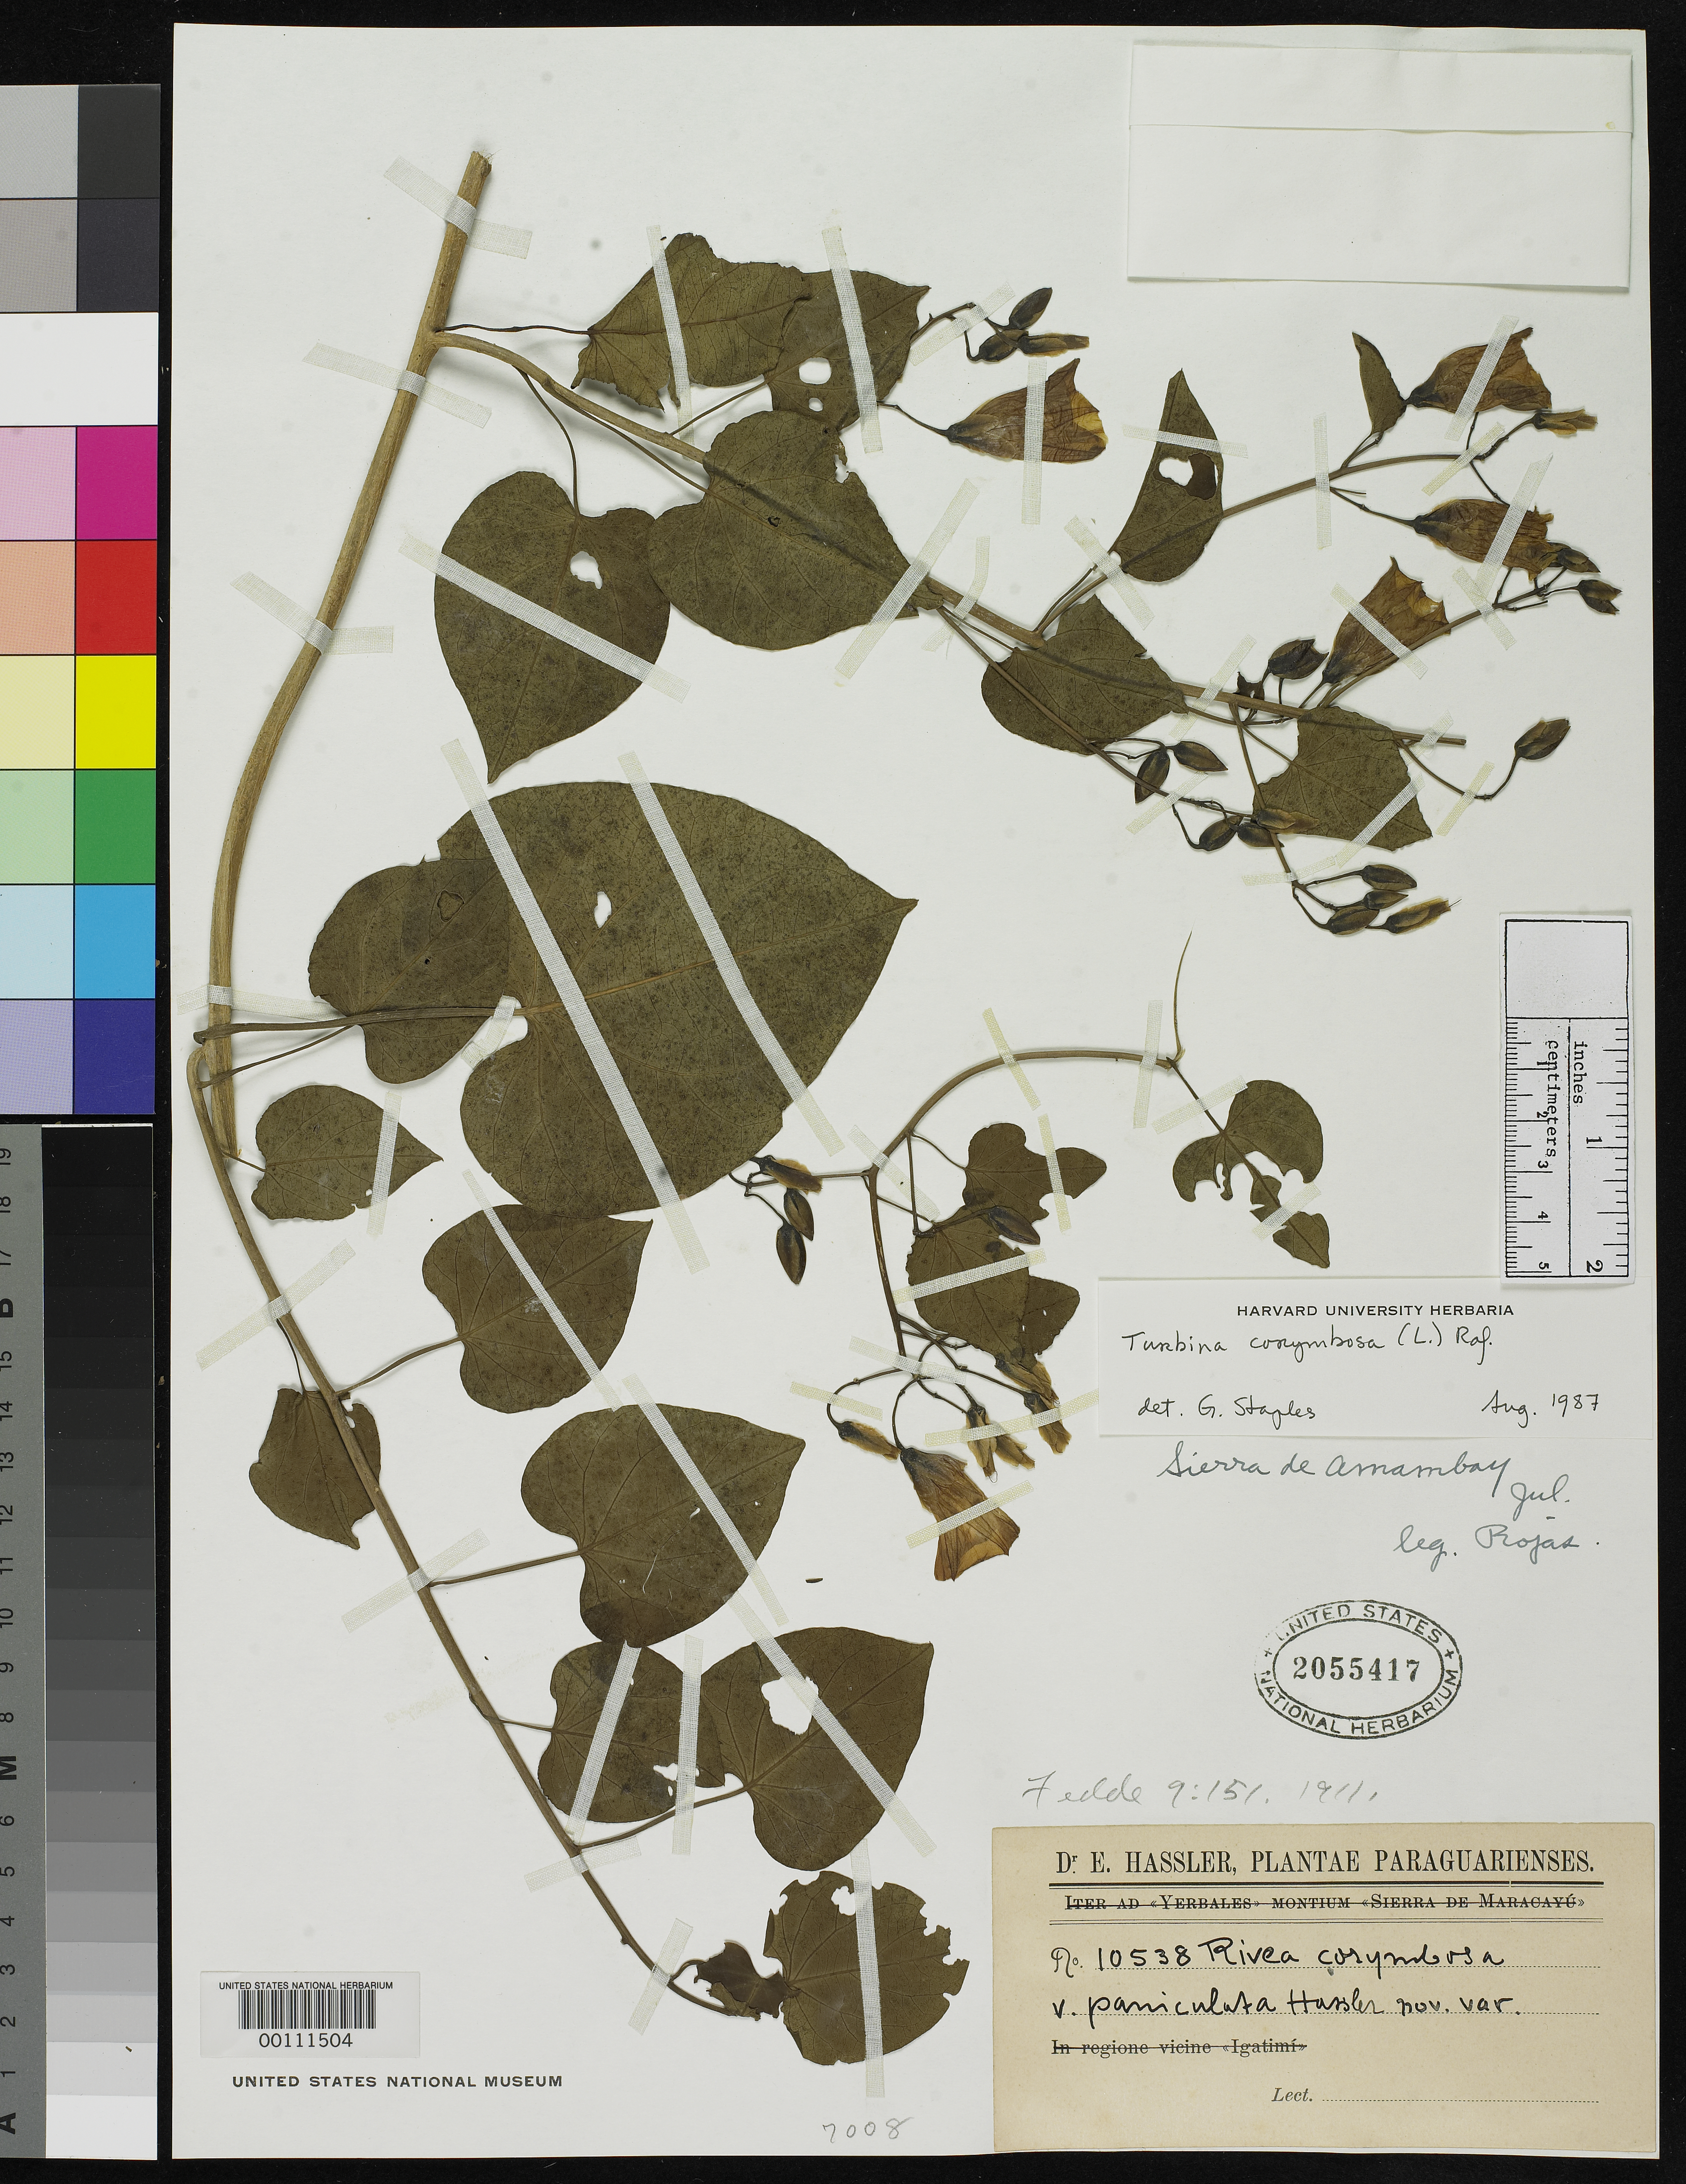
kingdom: Plantae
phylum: Tracheophyta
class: Magnoliopsida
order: Solanales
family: Convolvulaceae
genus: Rivea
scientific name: Rivea corymbosa var. paniculata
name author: Hassl.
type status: Type Collection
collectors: T. Rojas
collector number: Hassler 10538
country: Paraguay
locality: Sierra de Amam Bay.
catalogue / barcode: US 2055417